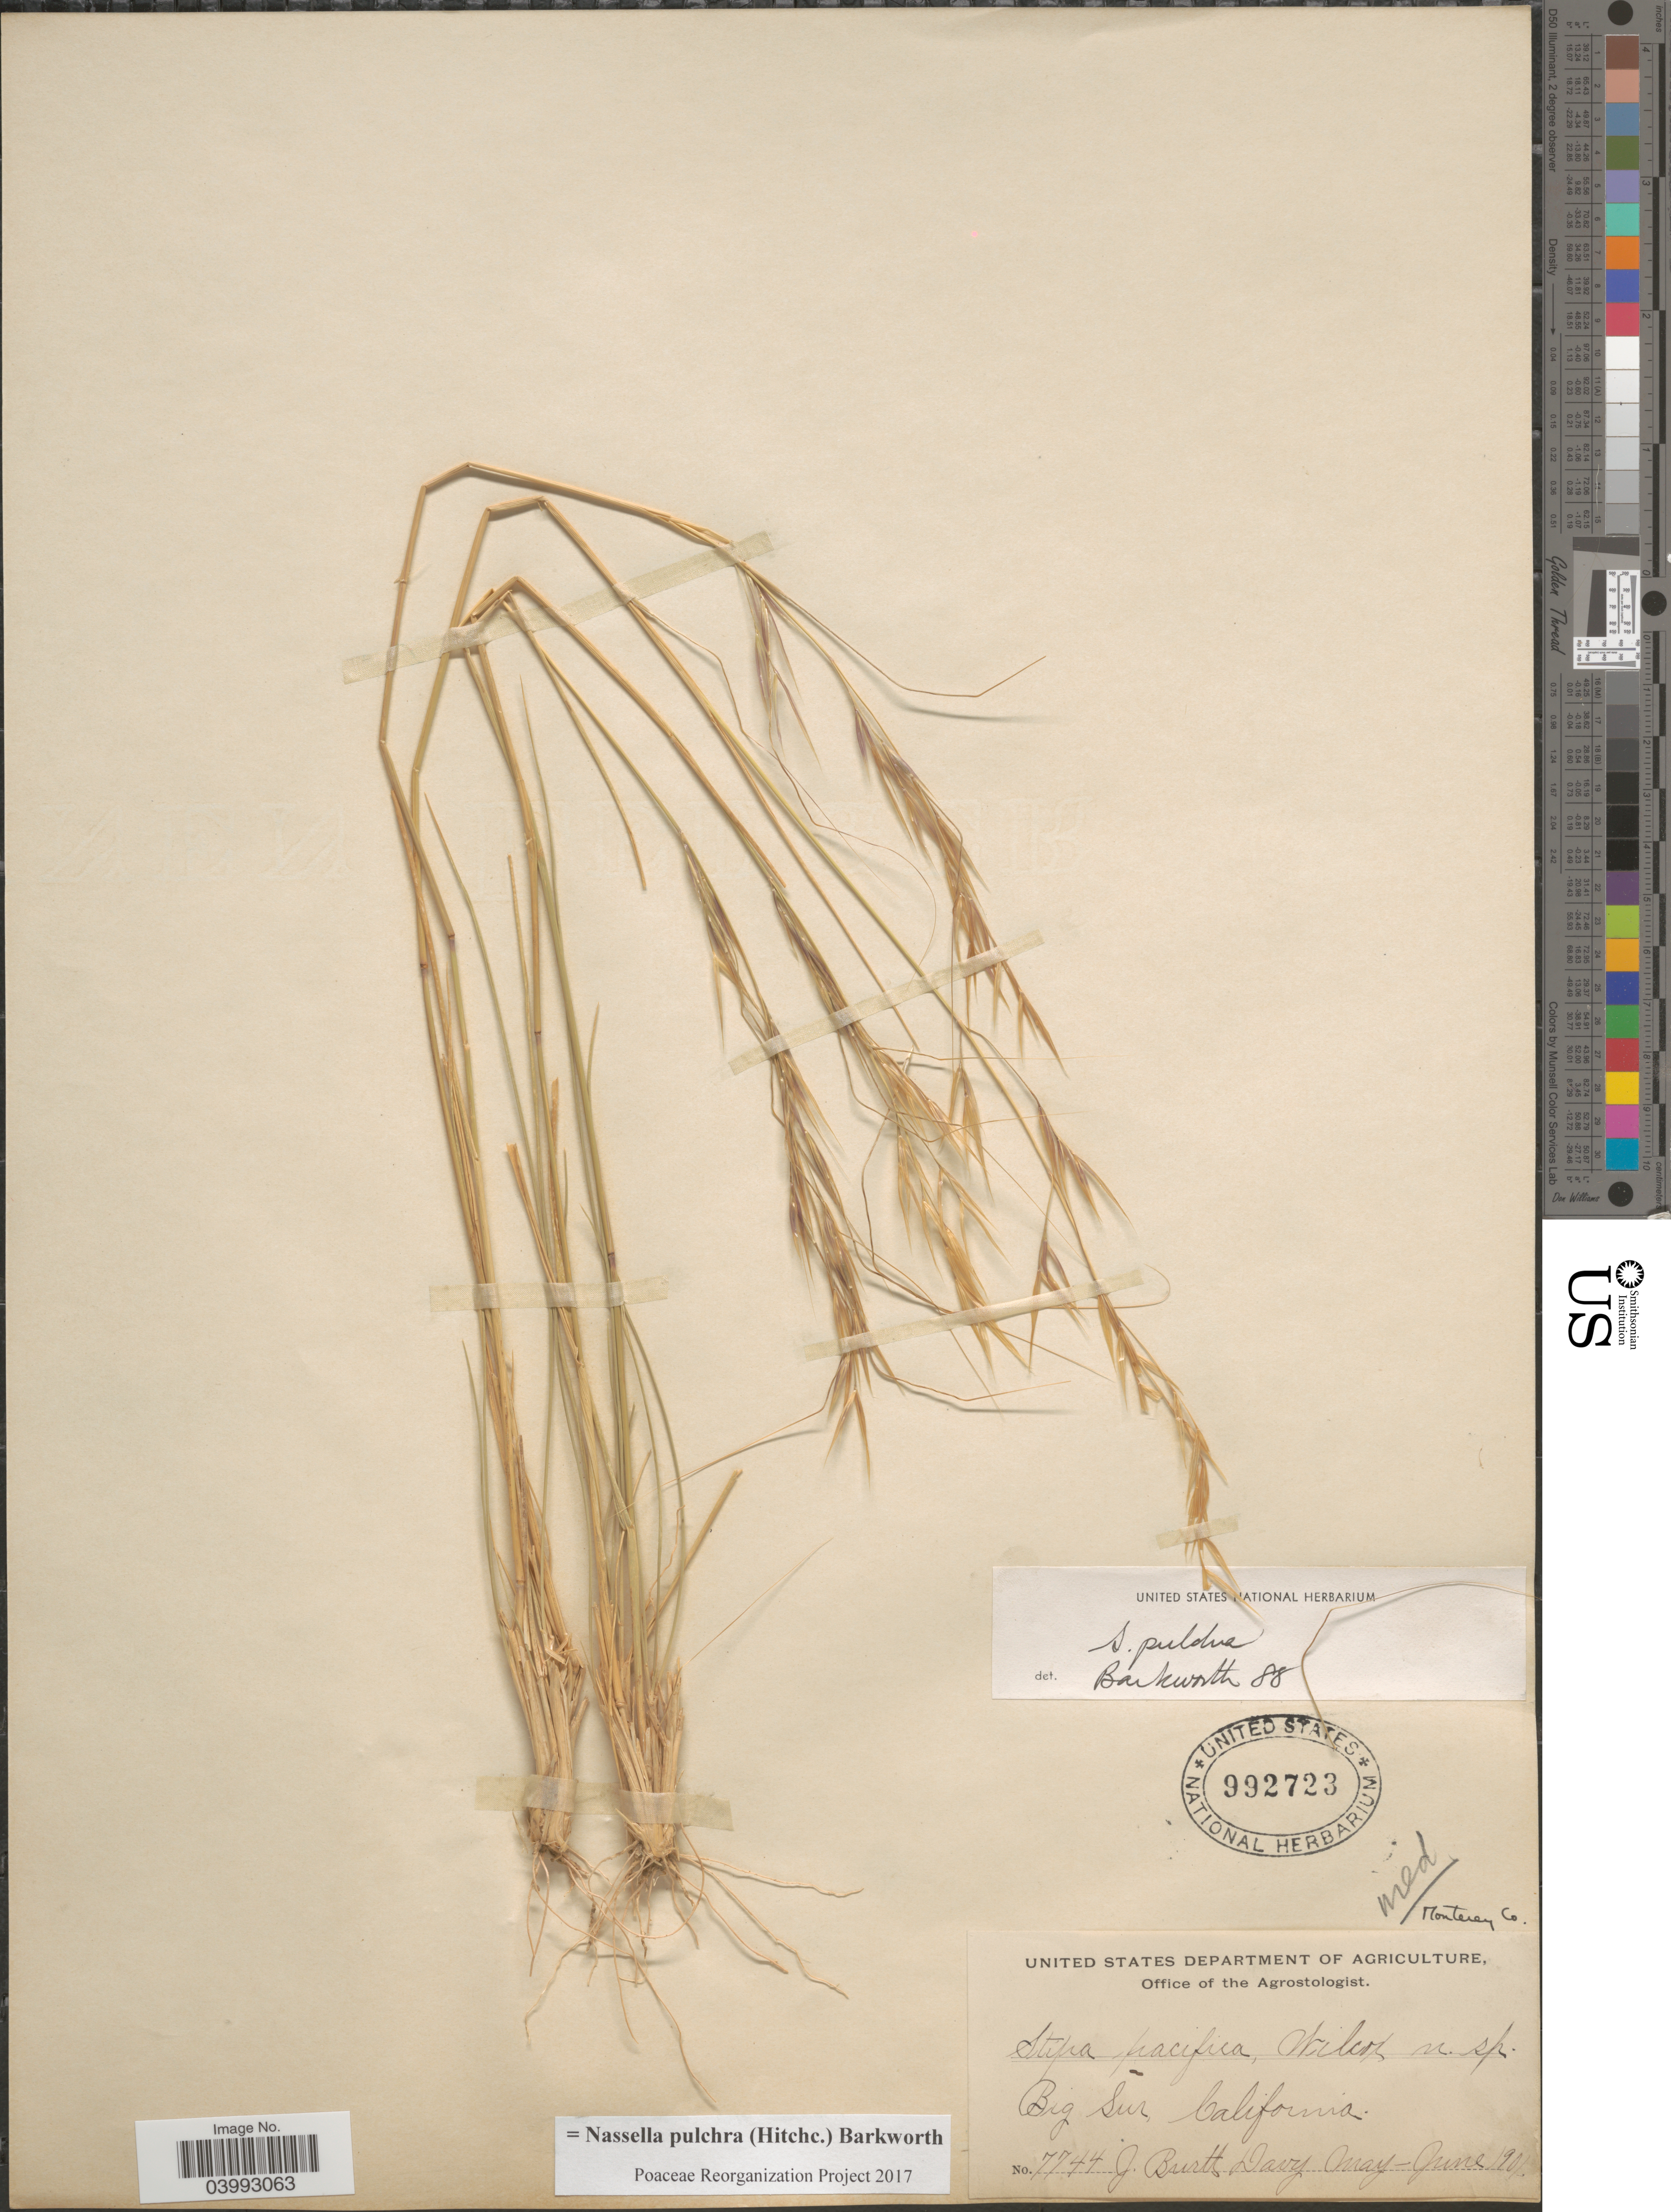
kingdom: Plantae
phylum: Tracheophyta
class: Liliopsida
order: Poales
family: Poaceae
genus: Nassella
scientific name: Nassella pulchra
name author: (Hitchc.) Barkworth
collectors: J. Burtt Davy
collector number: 7744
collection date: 1901-05/1901-06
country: United States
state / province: California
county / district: Monterey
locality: Big Sur. Monterey Co.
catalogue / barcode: US 992723